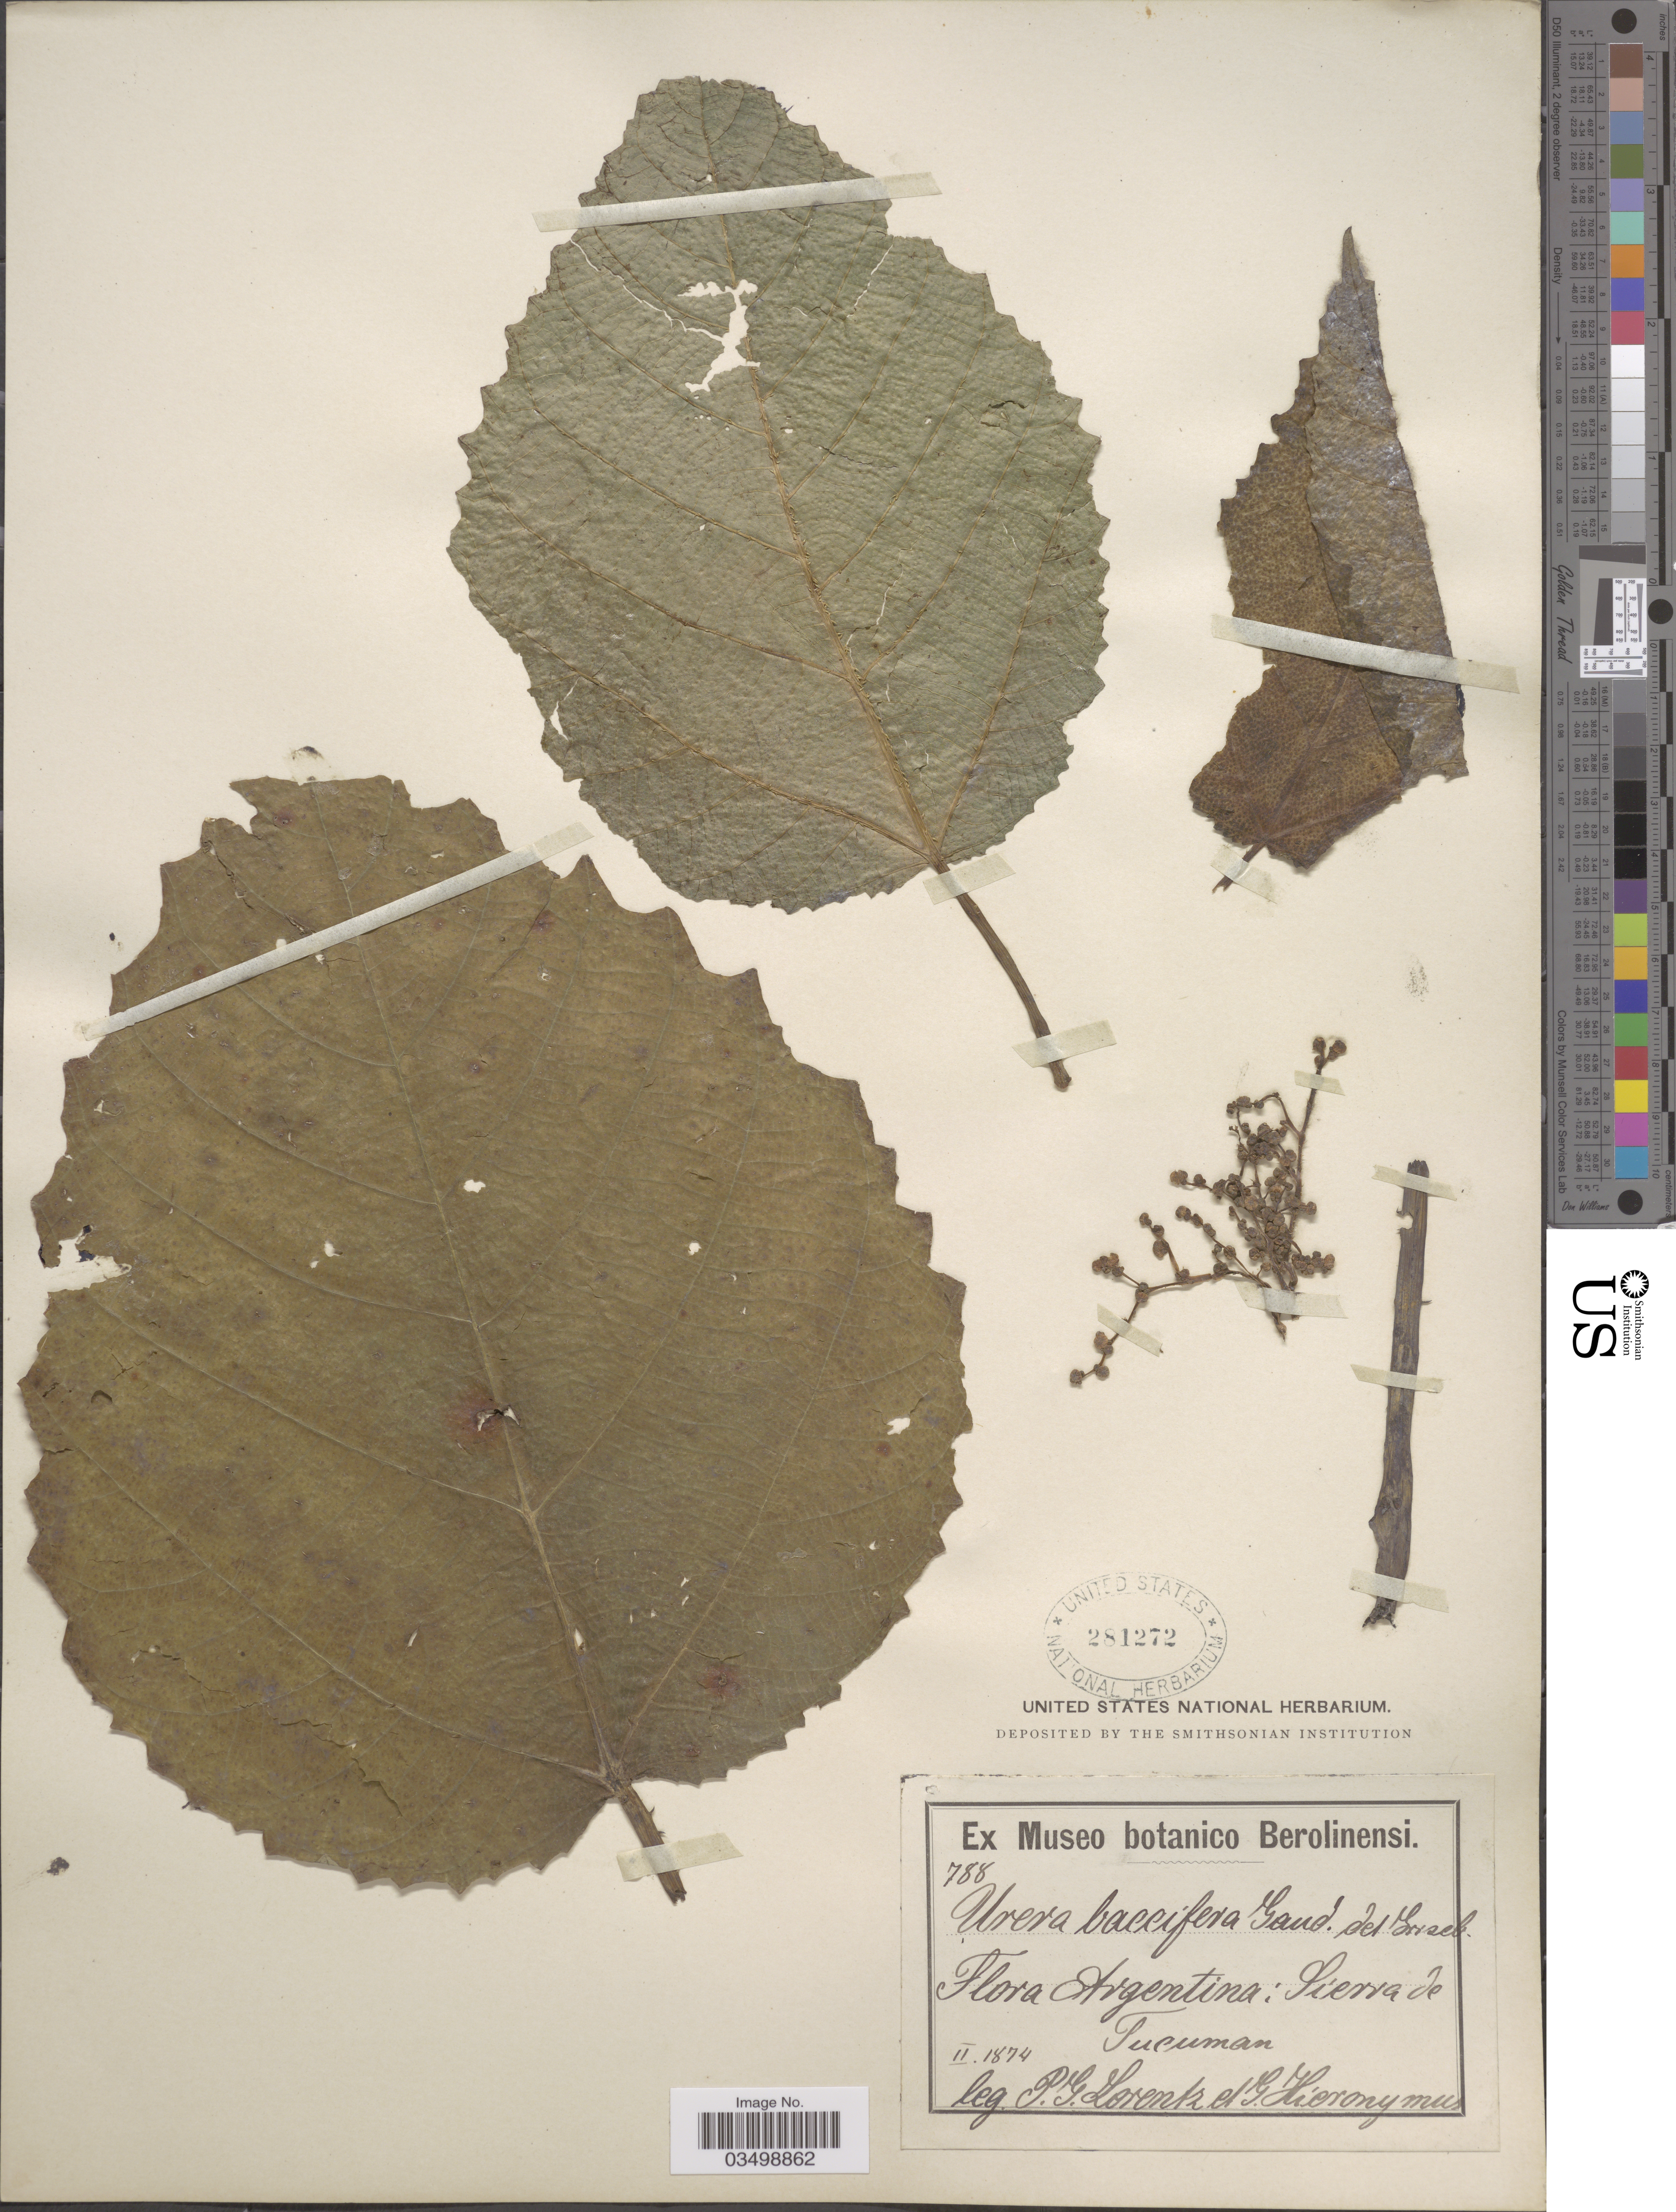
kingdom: Plantae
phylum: Tracheophyta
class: Magnoliopsida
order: Rosales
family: Urticaceae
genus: Urera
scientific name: Urera baccifera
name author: (L.) Gaudich. ex Wedd.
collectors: P. G. Lorentz & G. H. Hieronymus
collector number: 788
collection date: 1874-02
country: Argentina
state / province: Tucuman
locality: Sierra de Tucuman.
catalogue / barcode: US 281272